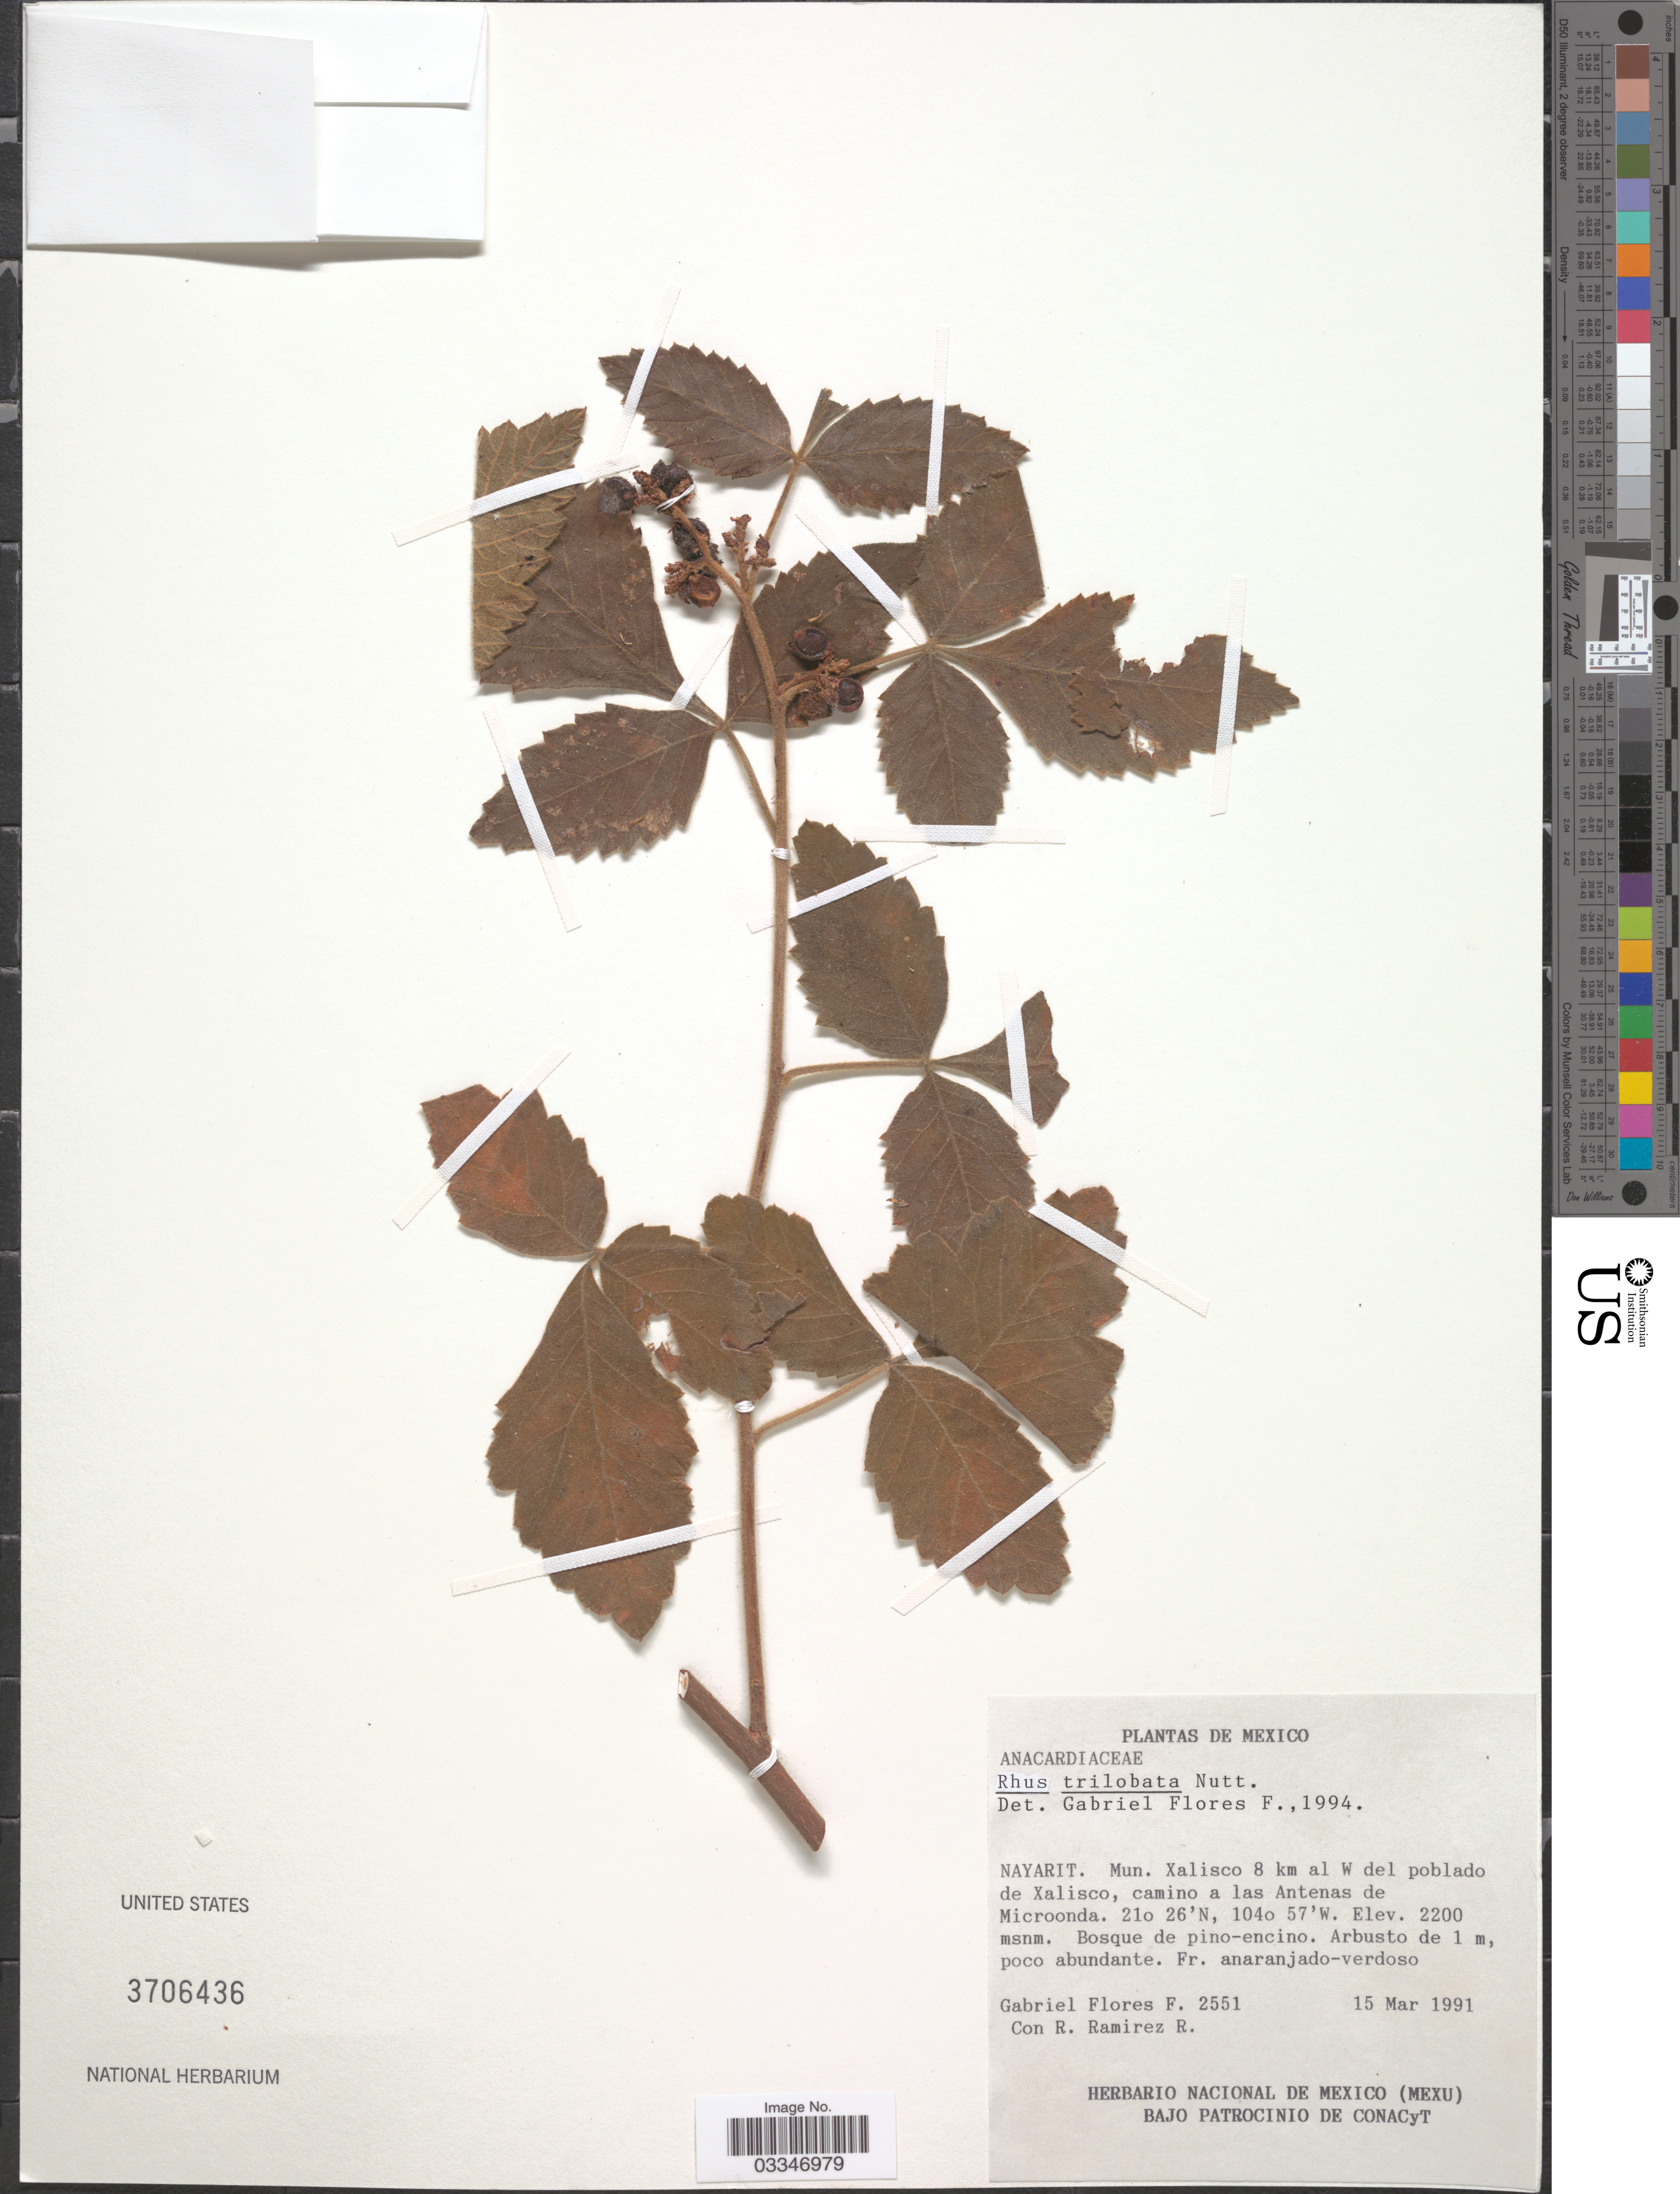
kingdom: Plantae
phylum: Tracheophyta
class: Magnoliopsida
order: Sapindales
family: Anacardiaceae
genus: Rhus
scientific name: Rhus allophyloides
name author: Standl.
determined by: Mitchell, John D.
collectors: G. Flores F. & R. Ramirez R.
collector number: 2551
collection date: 1991-03-15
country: Mexico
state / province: Nayarit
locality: Mun. Xalisco 8 km al W del poblado de Xalisco, camino a las Antenas de Microonda.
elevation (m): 2200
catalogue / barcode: US 3706436